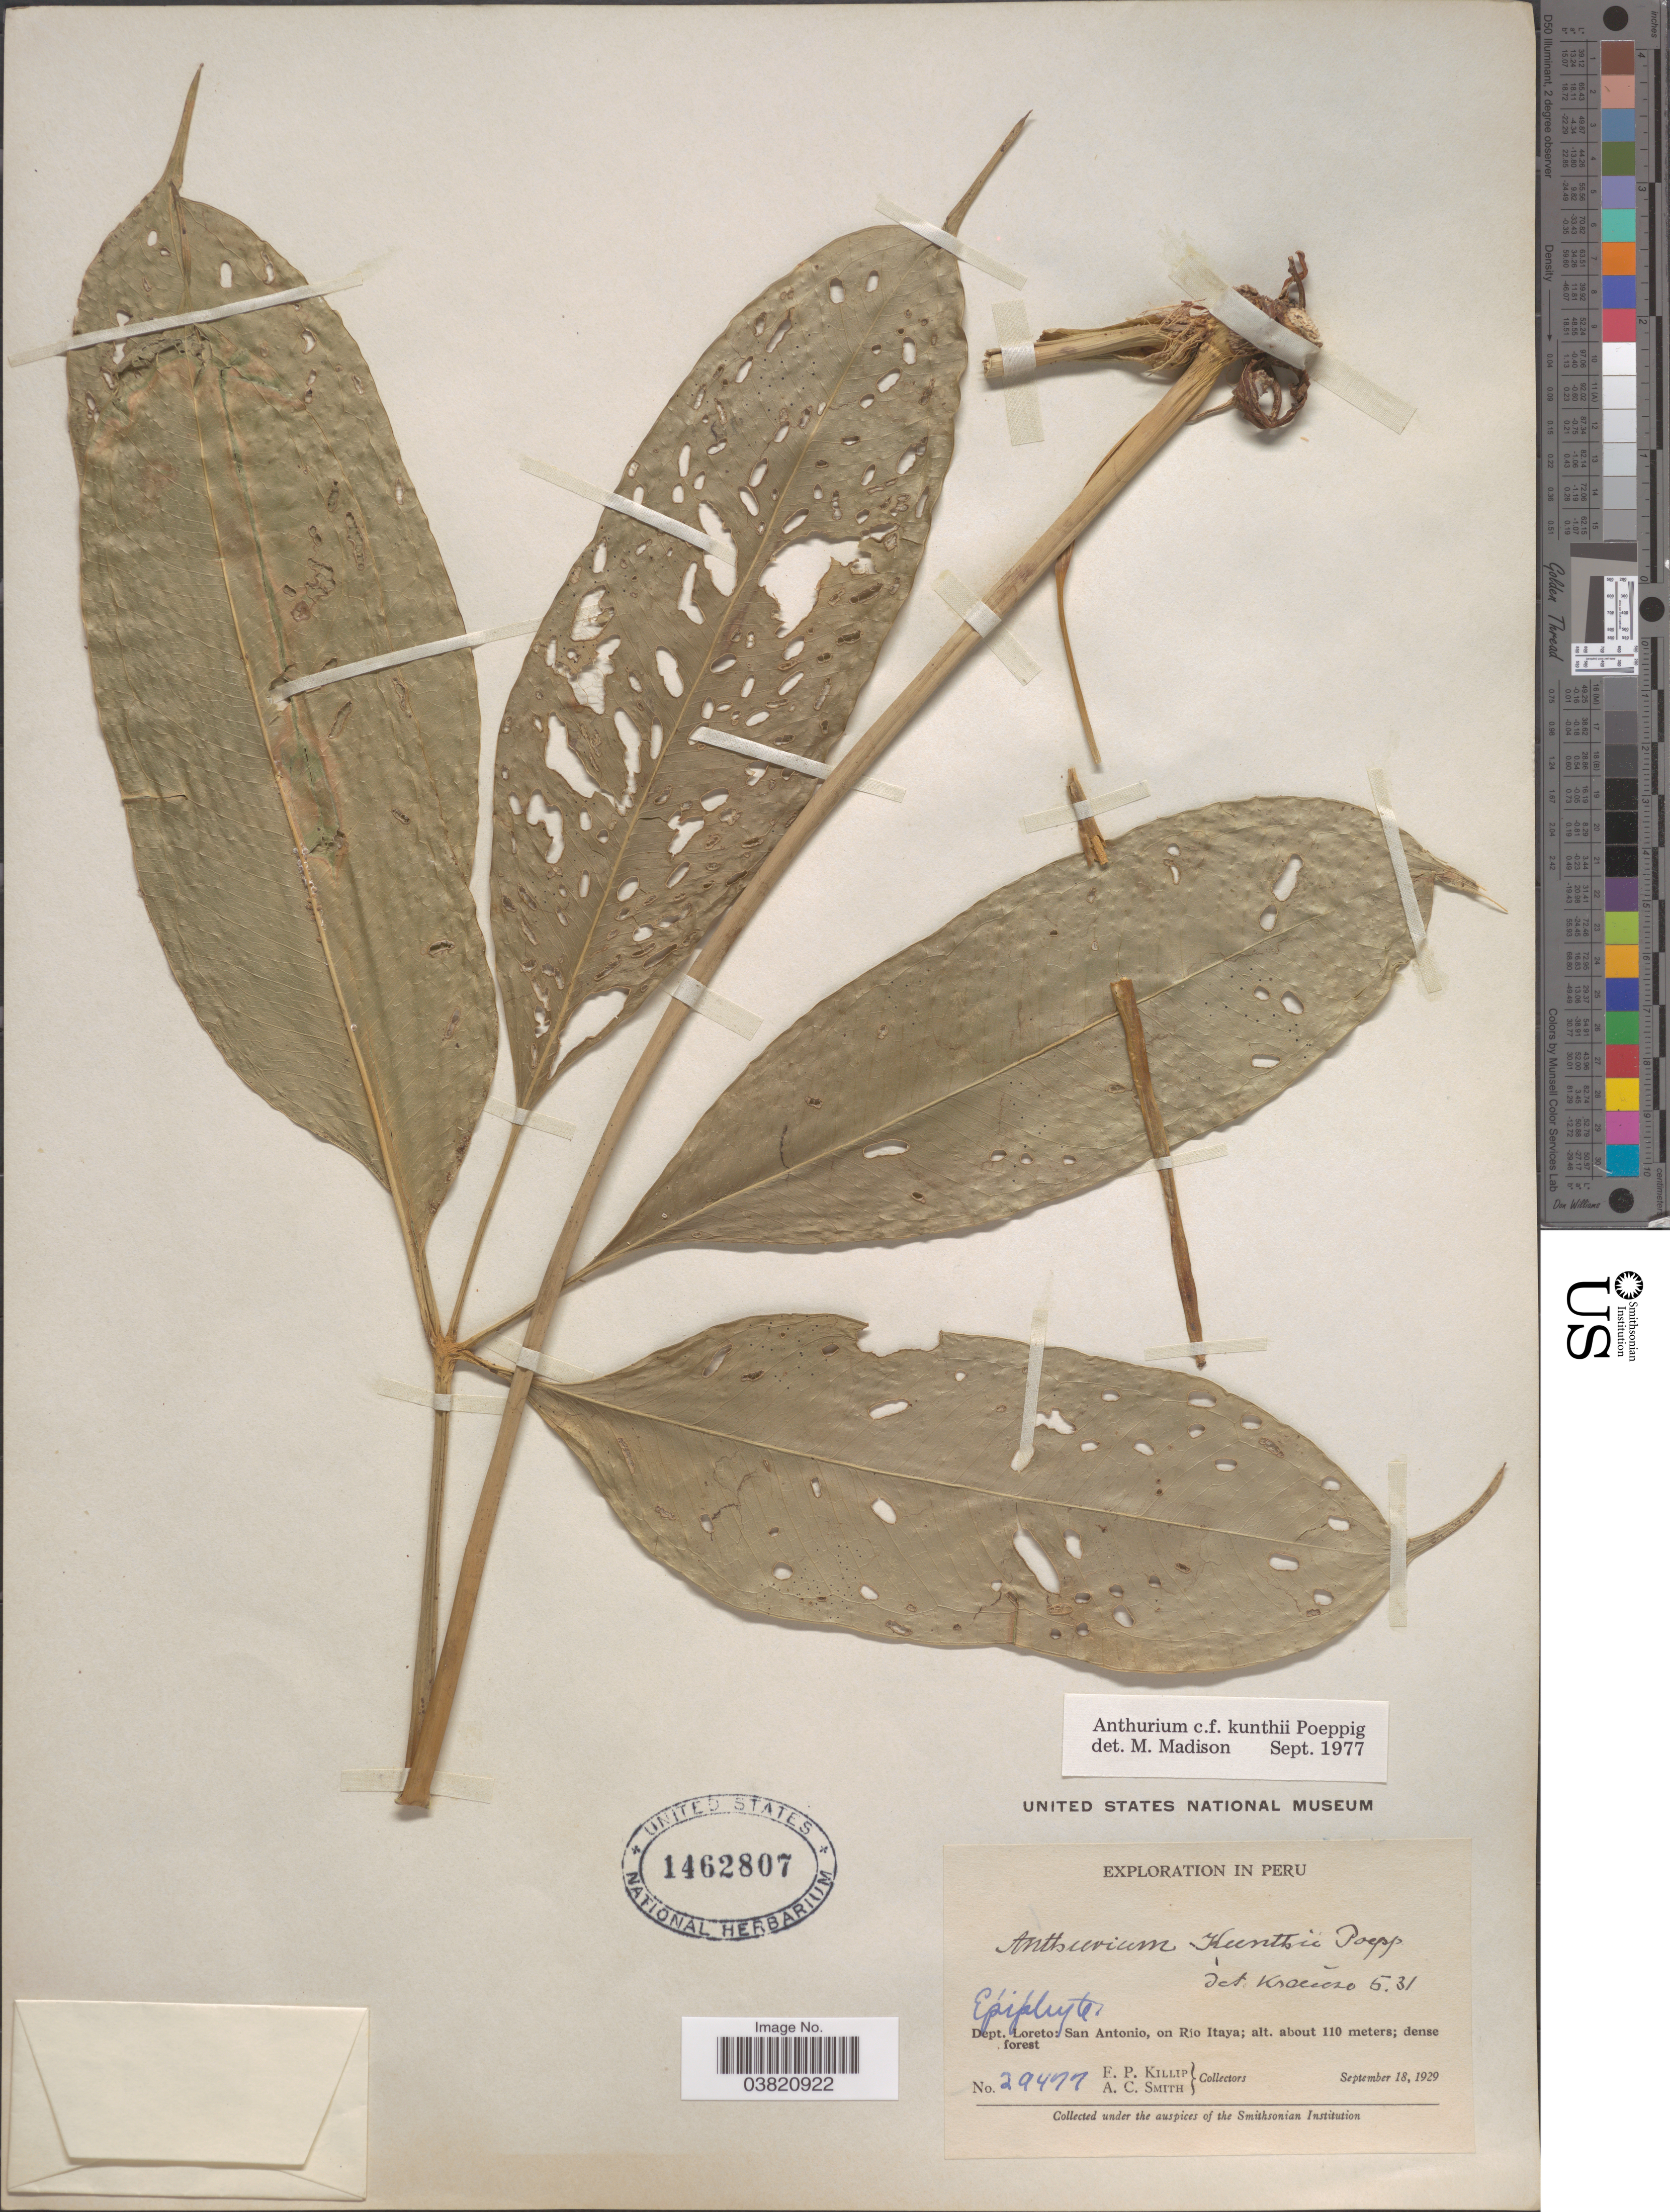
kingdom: Plantae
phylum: Tracheophyta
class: Liliopsida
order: Alismatales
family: Araceae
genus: Anthurium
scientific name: Anthurium kunthii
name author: Poepp.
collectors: E. P. Killip & A. C. Smith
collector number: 29477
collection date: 1929-09-18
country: Peru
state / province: Loreto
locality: Dept. Loreto: San Antonio, on Río Itaya.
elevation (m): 110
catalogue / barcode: US 1462807